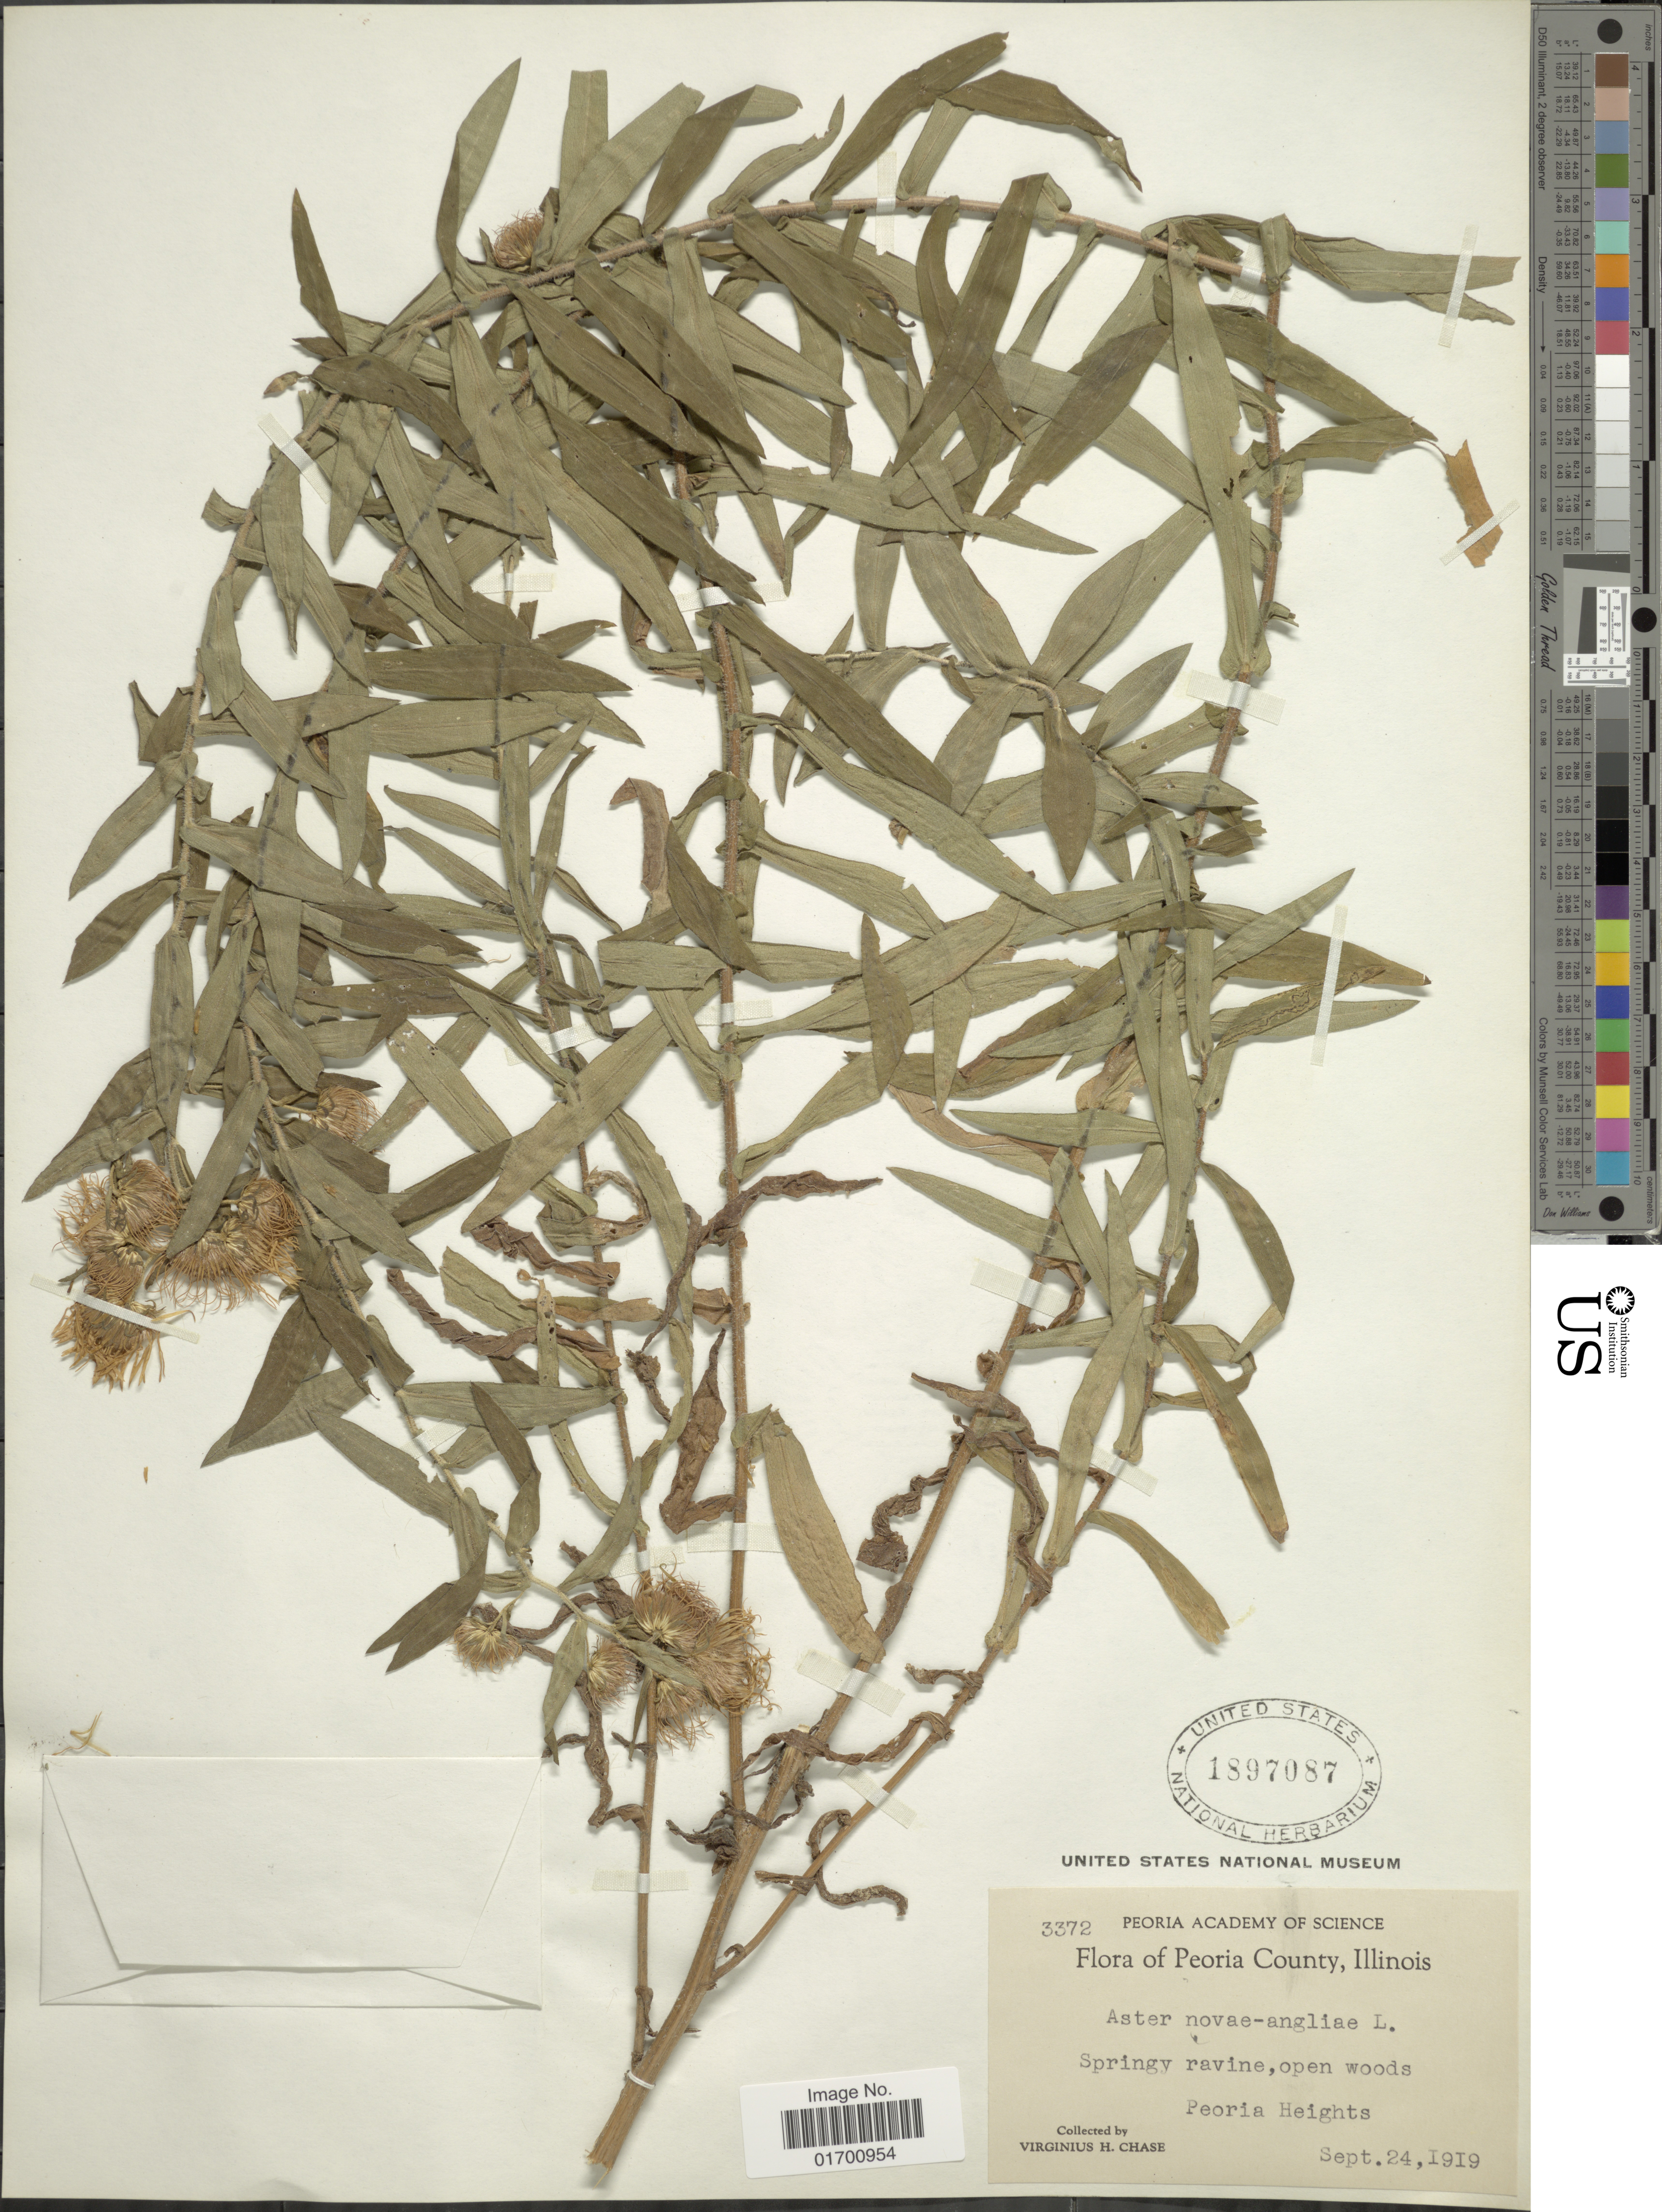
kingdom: Plantae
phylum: Tracheophyta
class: Magnoliopsida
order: Asterales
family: Asteraceae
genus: Symphyotrichum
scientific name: Symphyotrichum novae-angliae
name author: (L.) G.L. Nesom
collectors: V. H. Chase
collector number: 3372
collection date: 1919-09-24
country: United States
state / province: Illinois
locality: Peoria County. Springy ravine, open woods. Peoria Heights.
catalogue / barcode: US 1897087